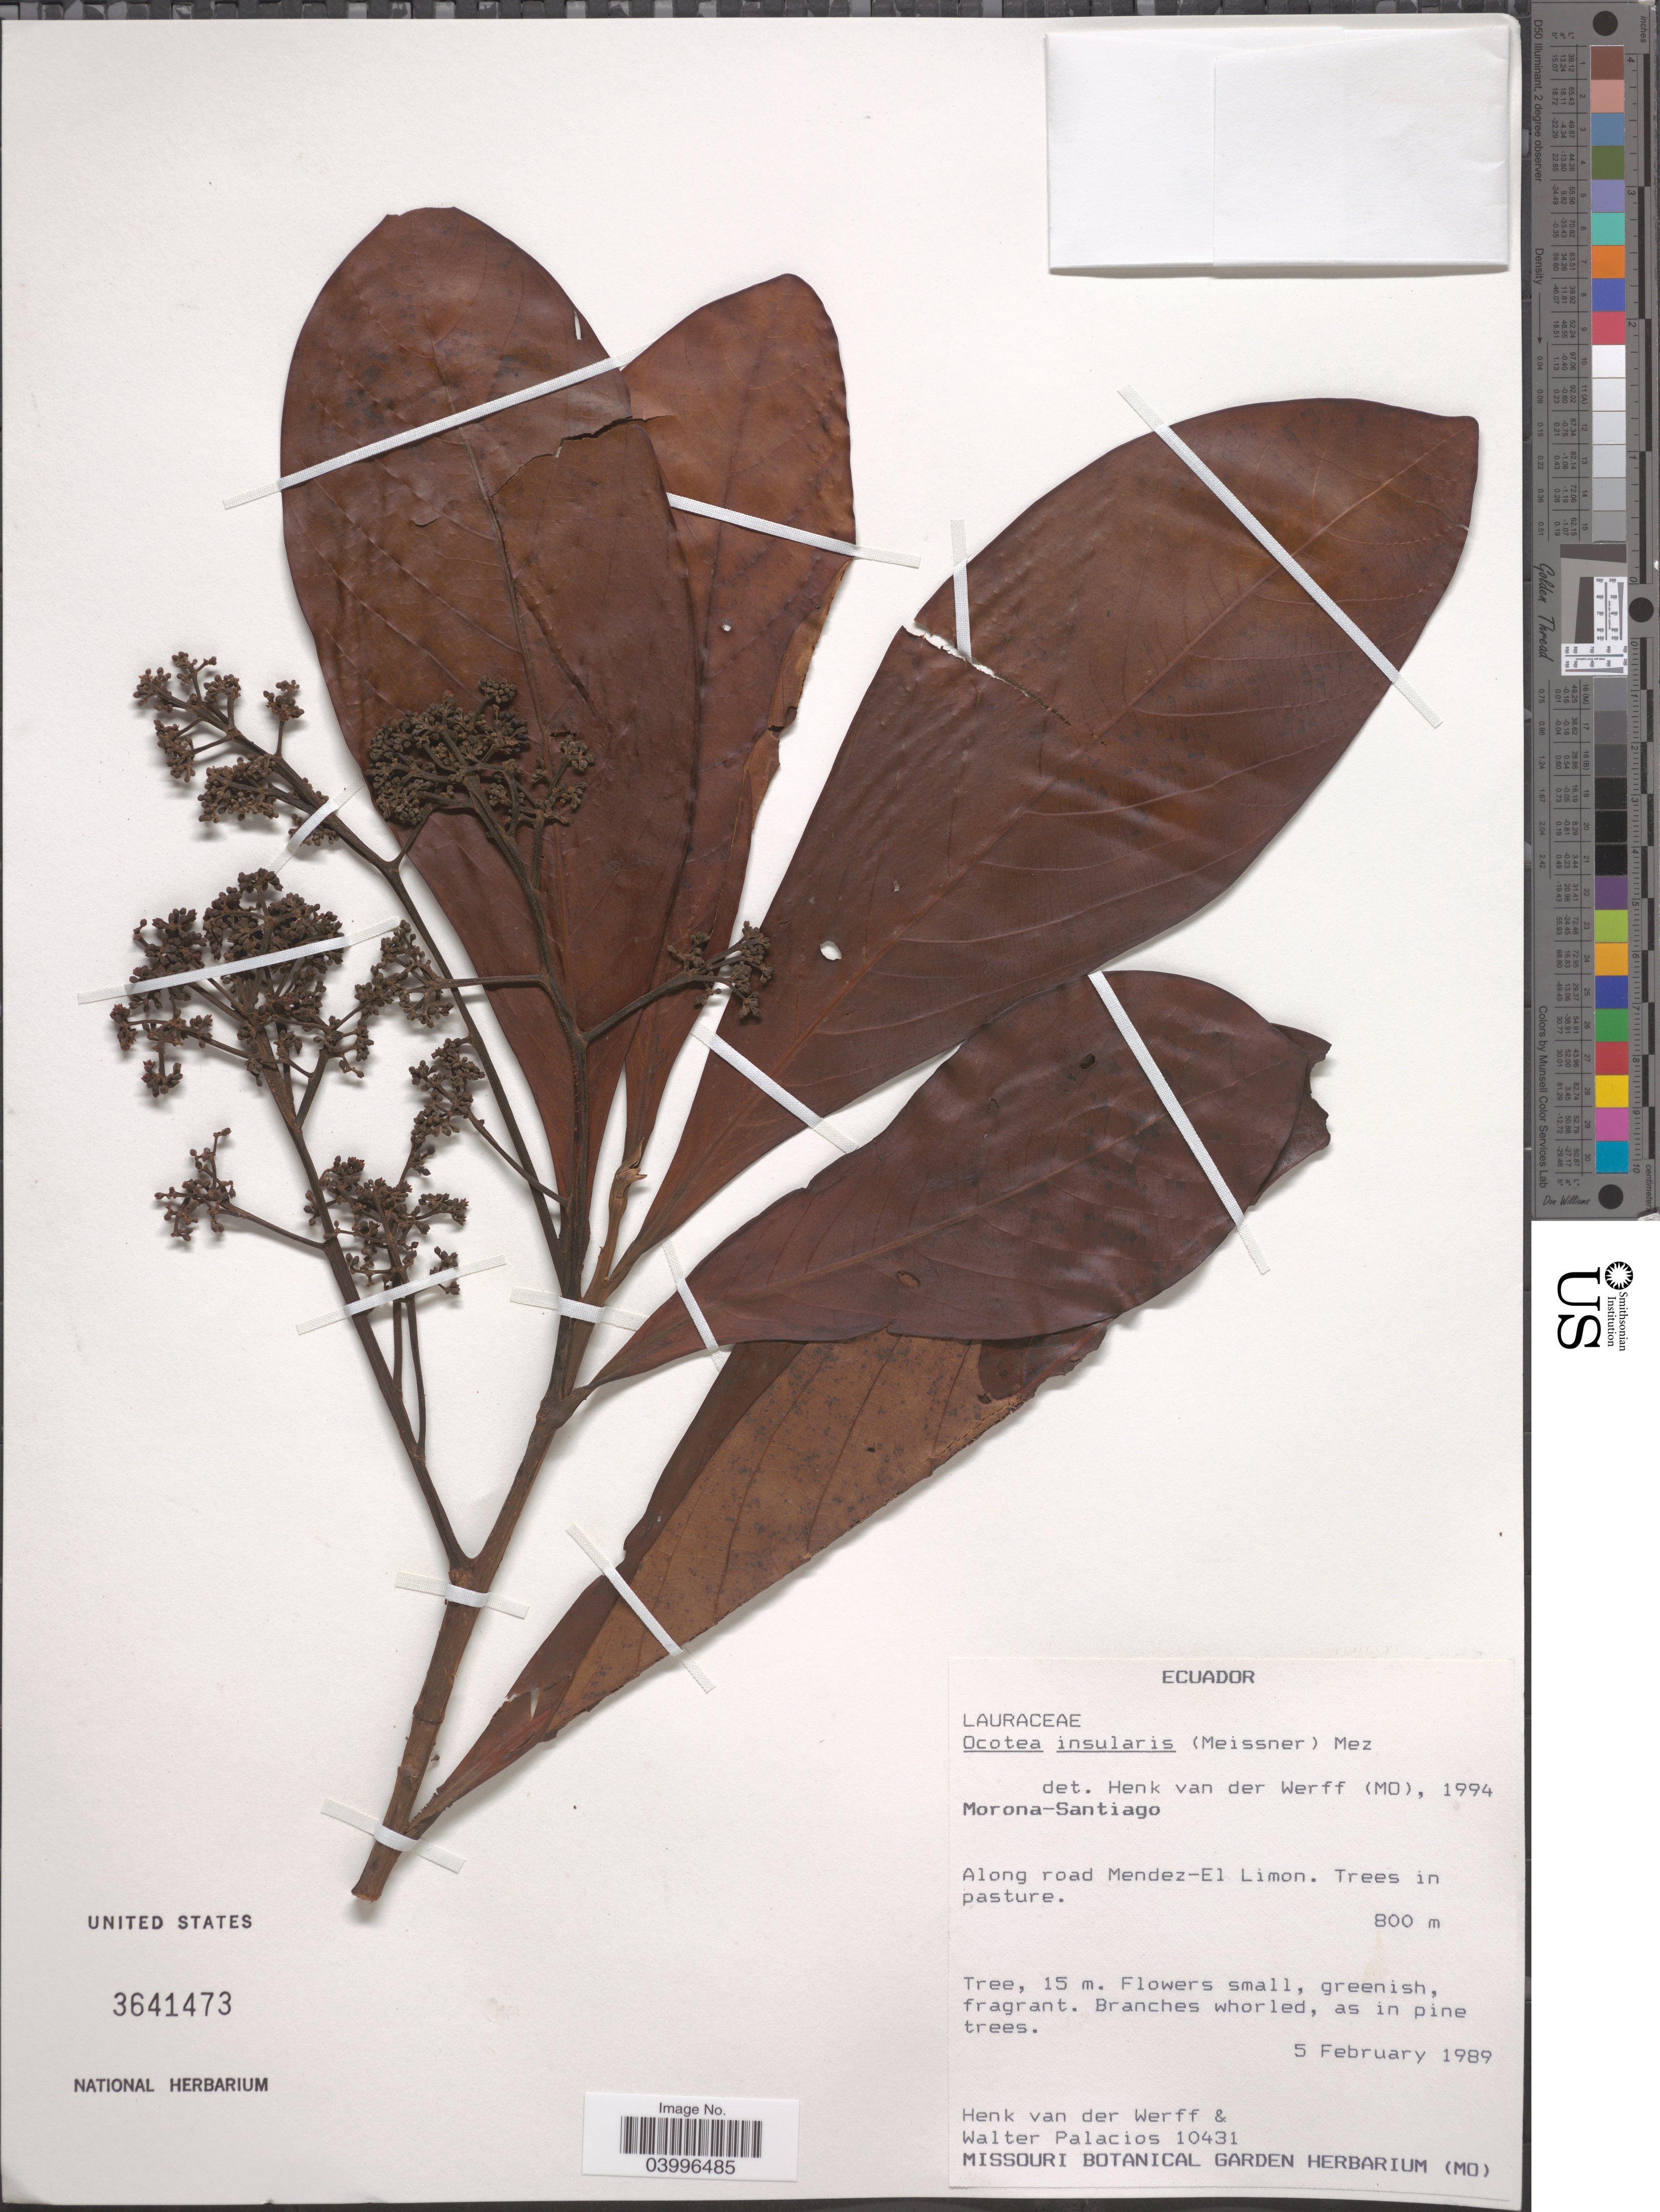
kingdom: Plantae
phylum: Tracheophyta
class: Magnoliopsida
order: Laurales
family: Lauraceae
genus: Ocotea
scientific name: Ocotea insularis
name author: (Meisn.) Mez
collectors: H. van der Werff & W. Palacios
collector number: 10431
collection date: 1989-02-05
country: Ecuador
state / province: Morona-Santiago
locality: Along road Mendez-El Limon. Trees in pasture.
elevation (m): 800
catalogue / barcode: US 3641473